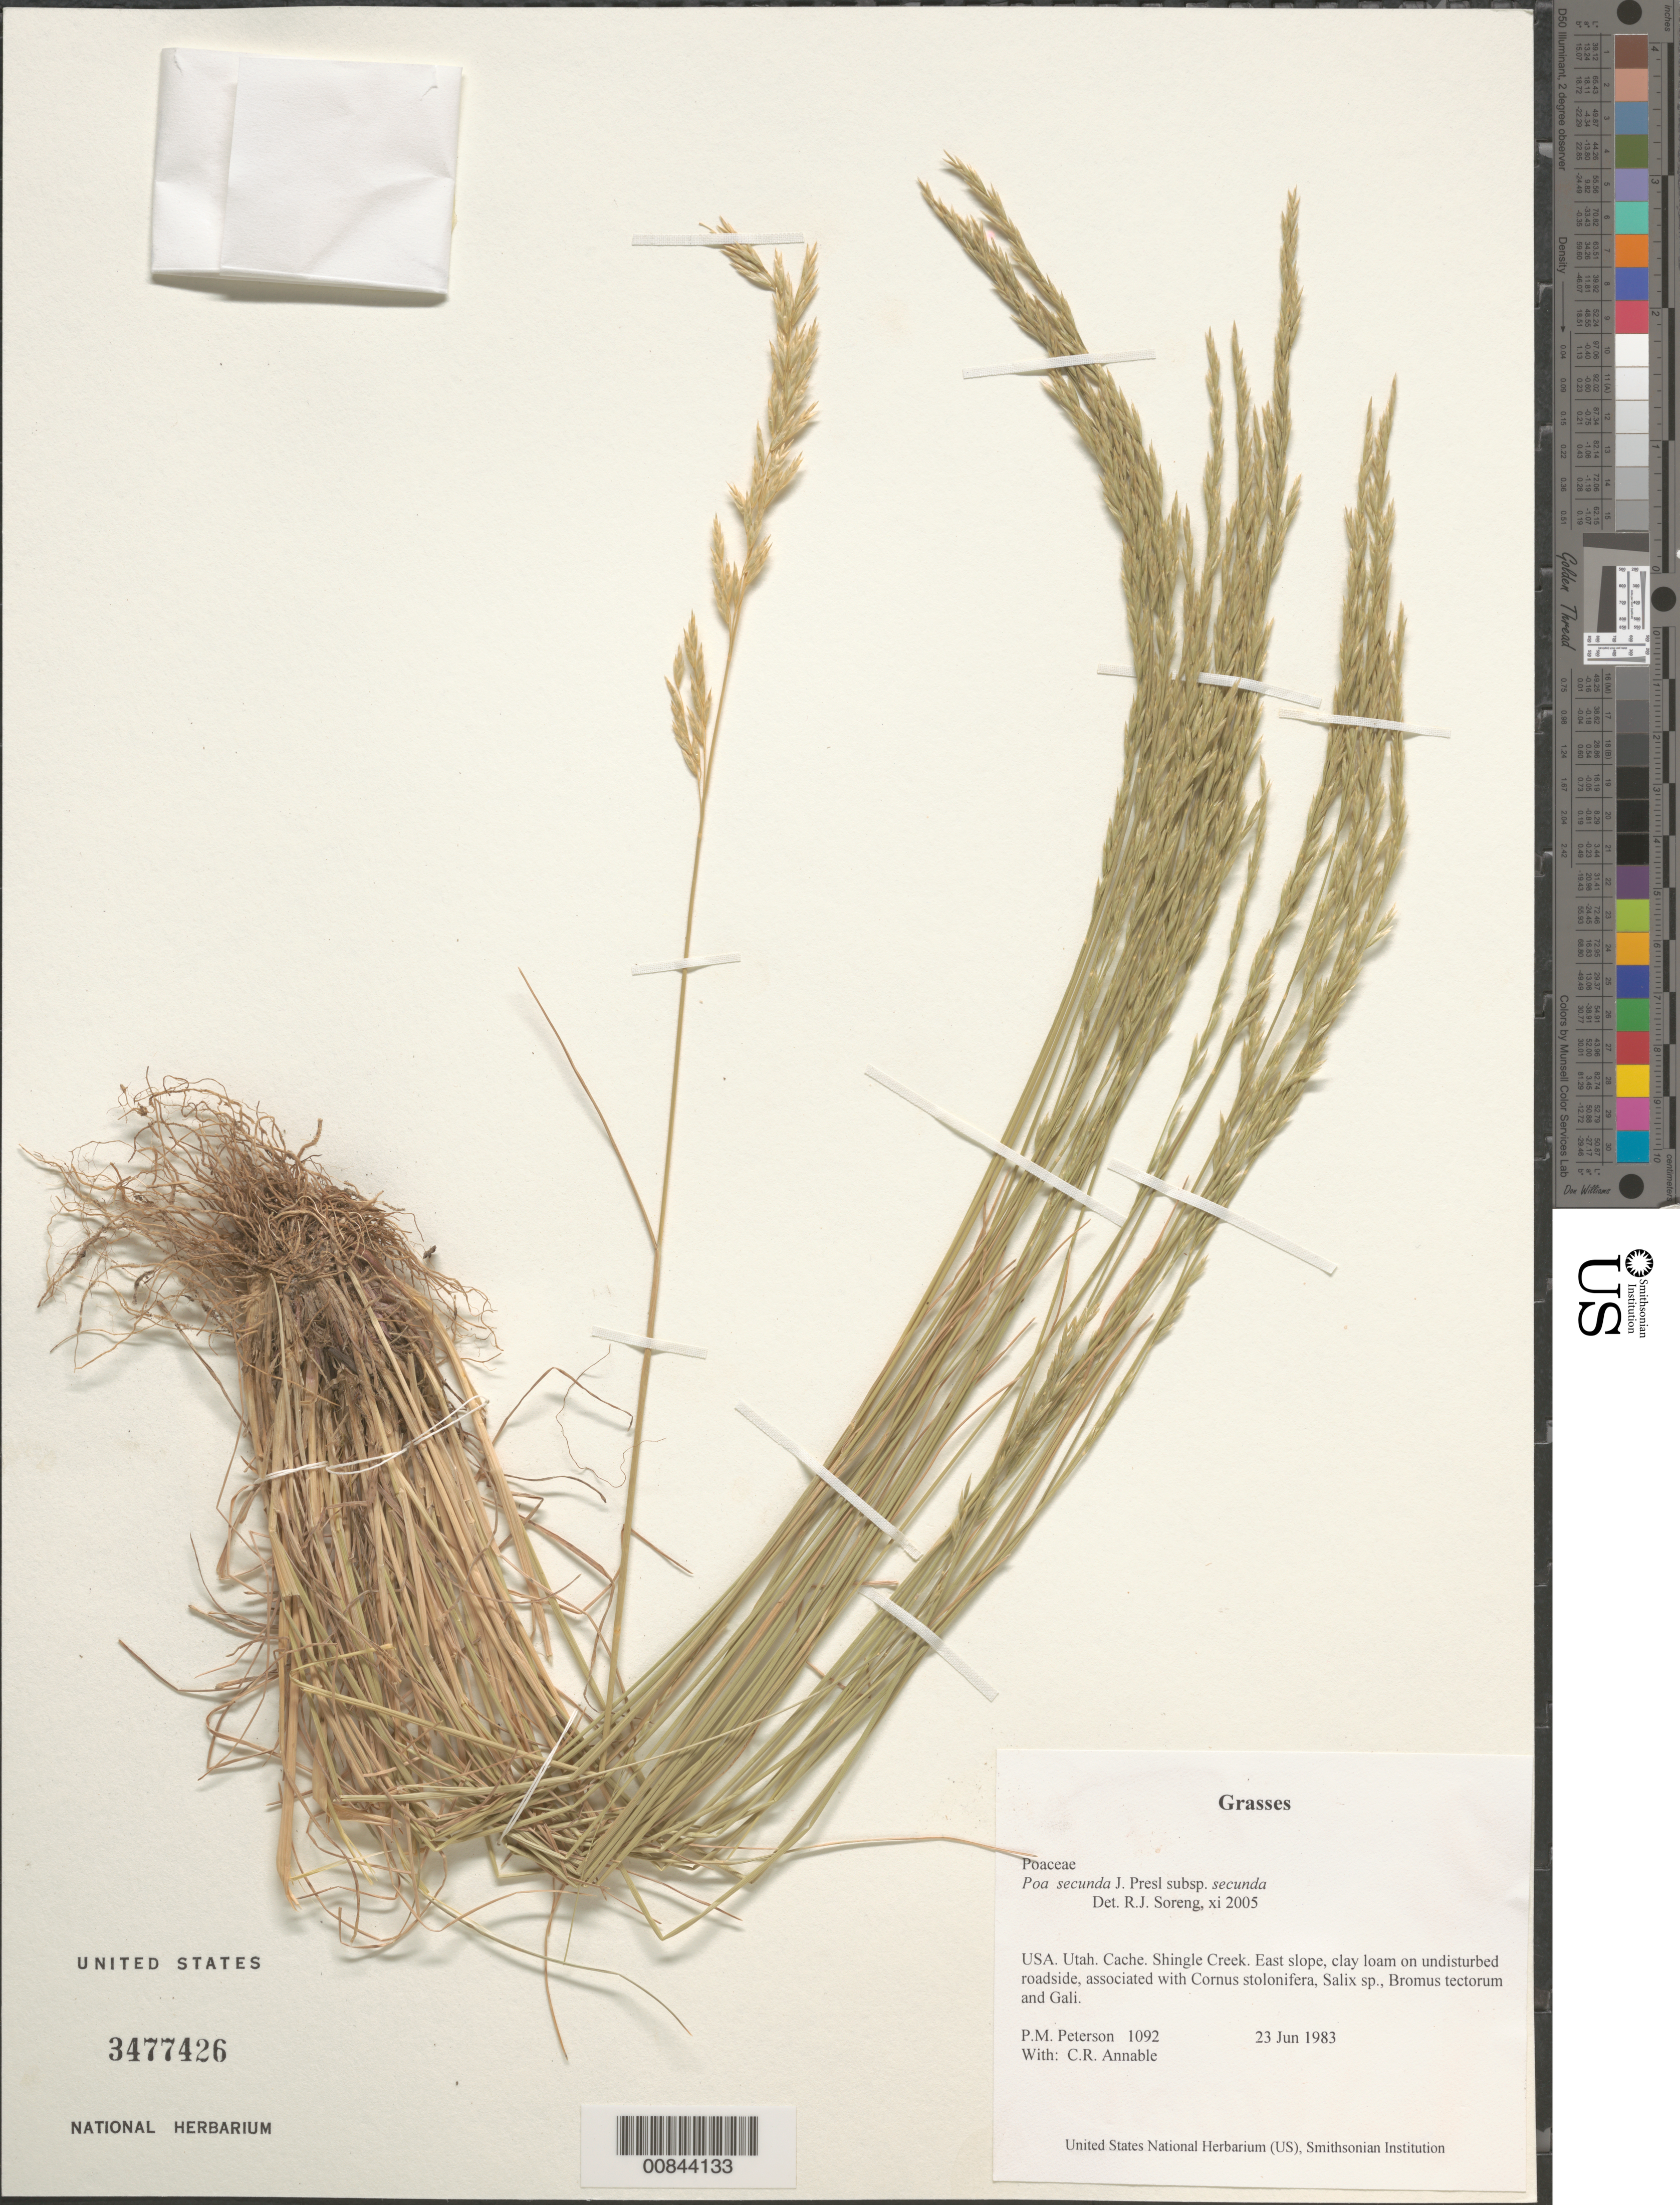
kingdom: Plantae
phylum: Tracheophyta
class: Liliopsida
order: Poales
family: Poaceae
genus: Poa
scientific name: Poa secunda subsp. secunda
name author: J. Presl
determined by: Soreng, Robert J., Research Associate (BOT), Smithsonian Institution - National Museum of Natural History (UNITED STATES)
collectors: P. M. Peterson & C. R. Annable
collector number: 01092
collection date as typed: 23 Jun 1983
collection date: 1983-06-23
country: United States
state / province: Utah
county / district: Cache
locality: Shingle Creek.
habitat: East slope, clay loam on undisturbed roadside, associated with Cornus stolonifera, Salix sp., Bromus tectorum and Gali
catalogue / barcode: US 3477426